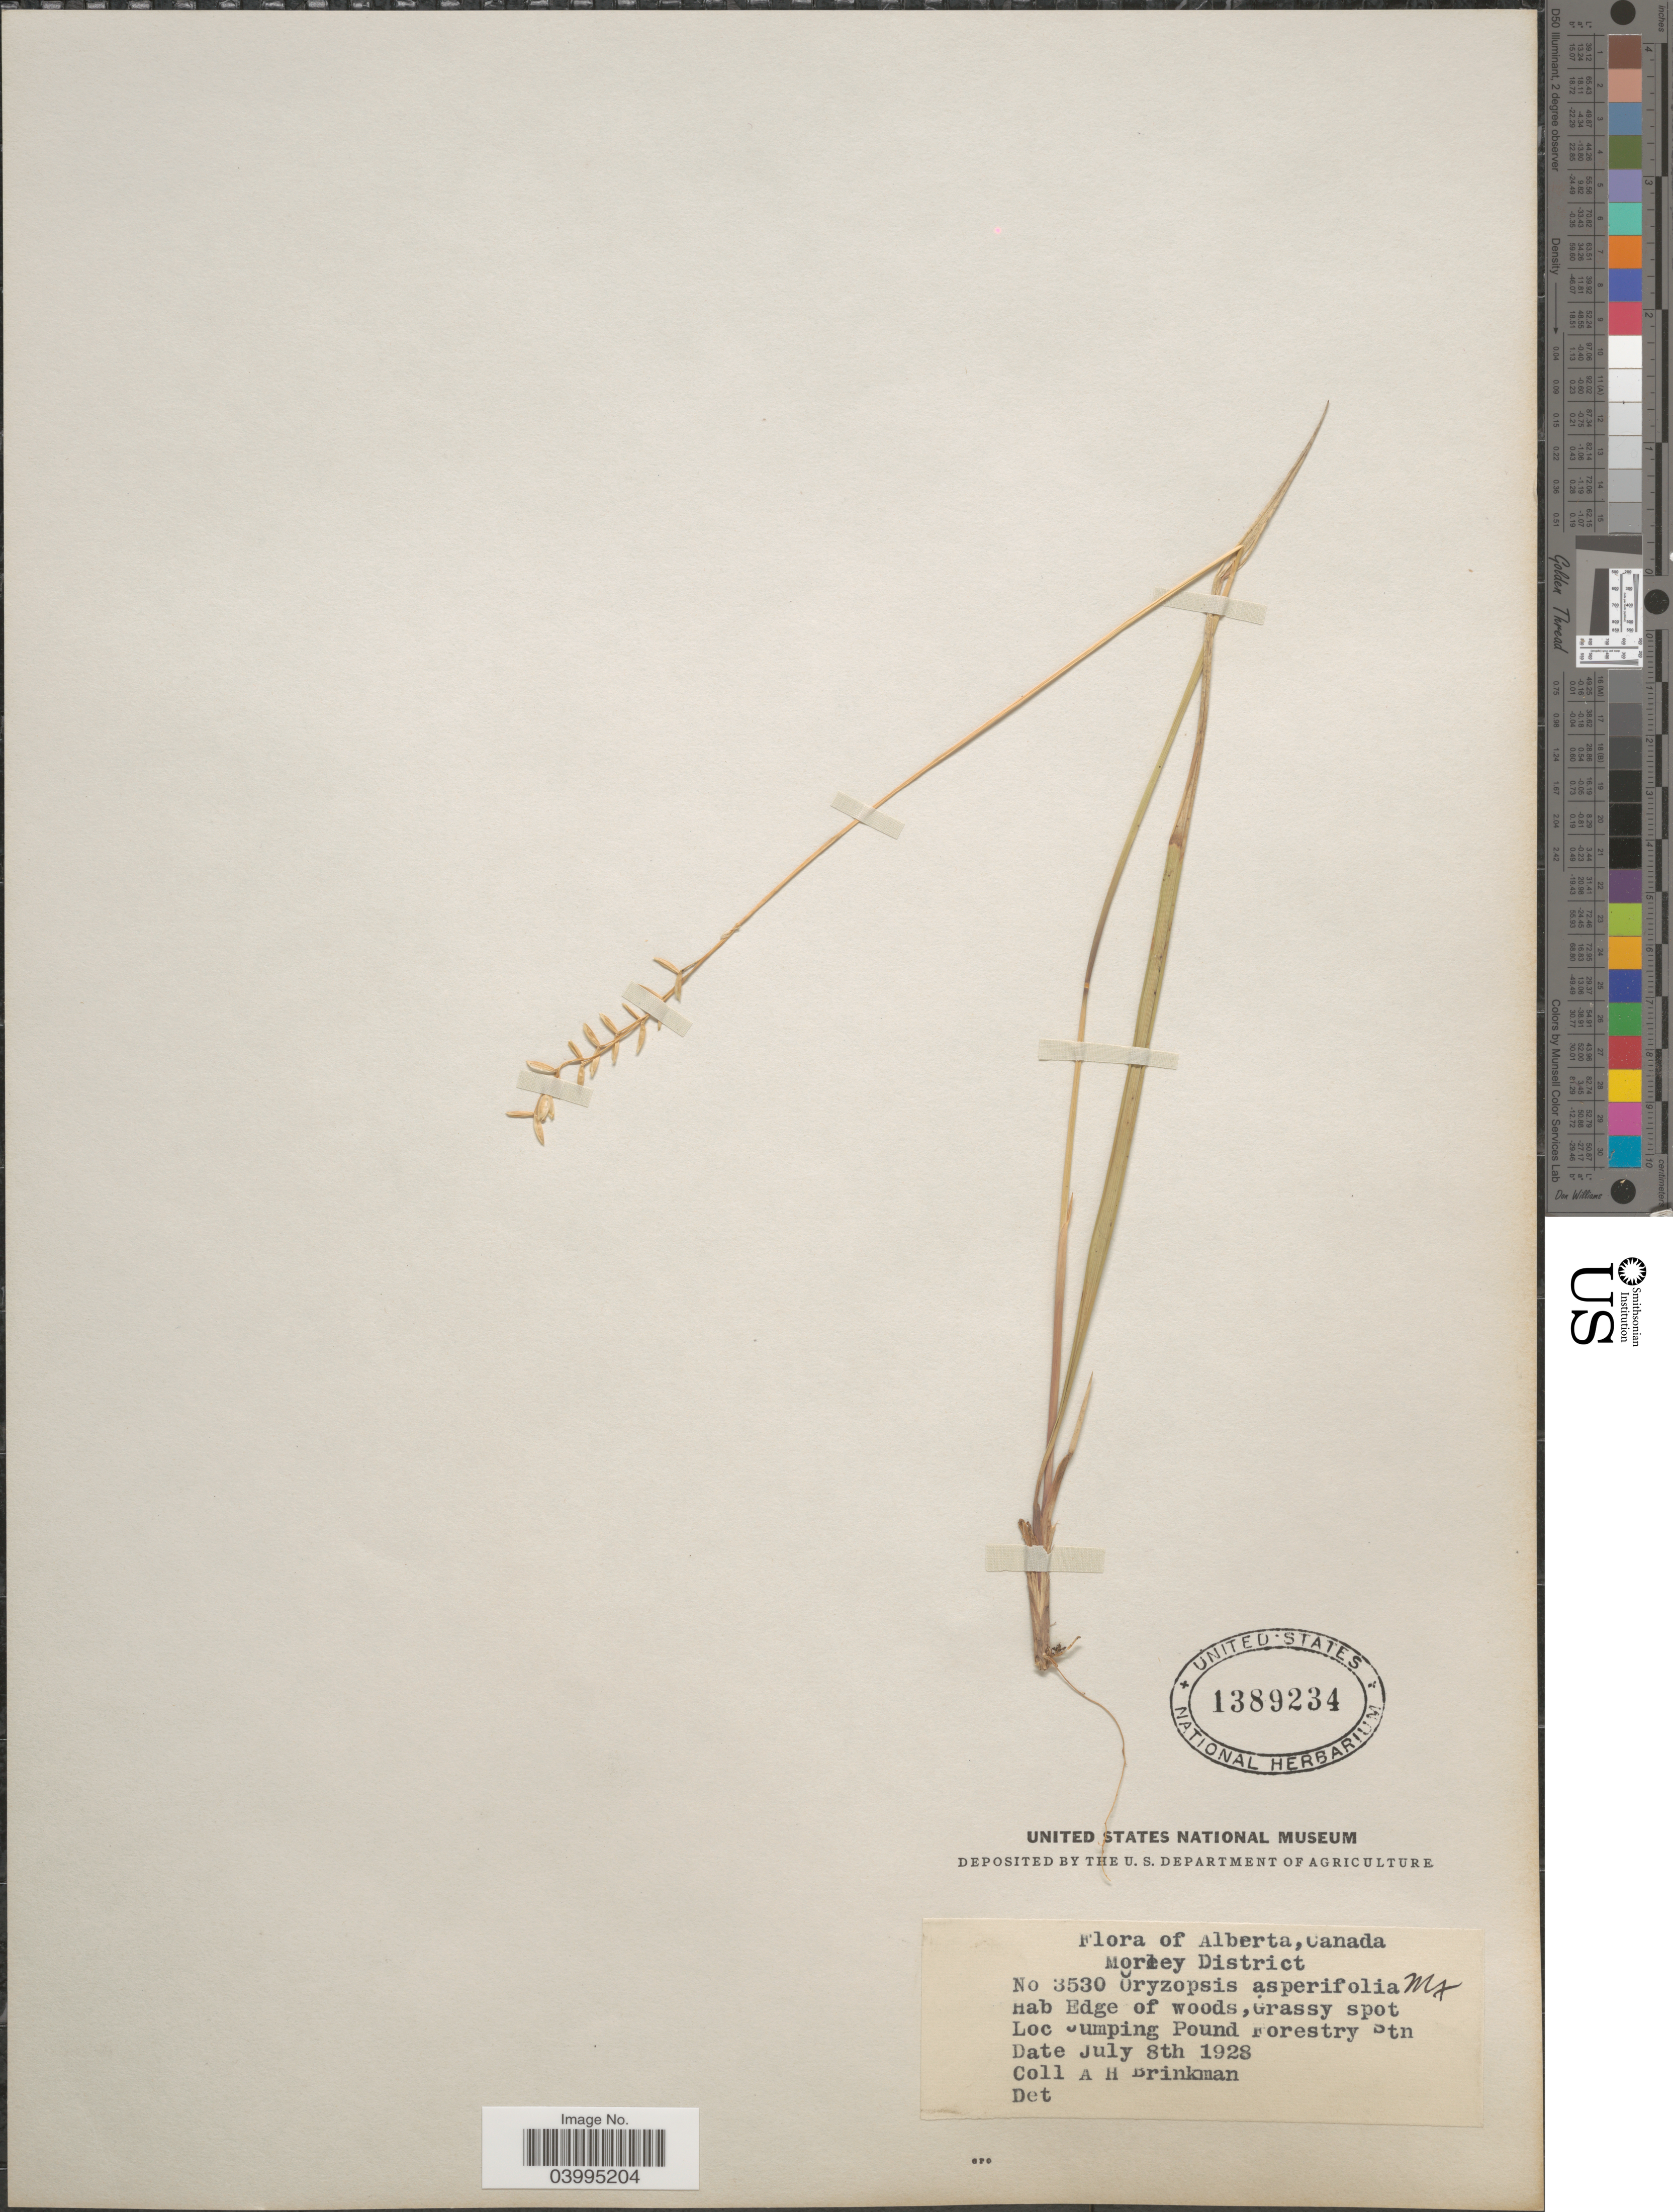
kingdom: Plantae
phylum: Tracheophyta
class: Liliopsida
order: Poales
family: Poaceae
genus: Oryzopsis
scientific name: Oryzopsis asperifolia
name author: Michx.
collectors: A. Brinkman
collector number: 3530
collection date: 1928-07-08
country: Canada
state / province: Alberta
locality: Morley District. Edge of woods, Grassy spot. Jumping Pound Forestry Stn.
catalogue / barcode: US 1389234